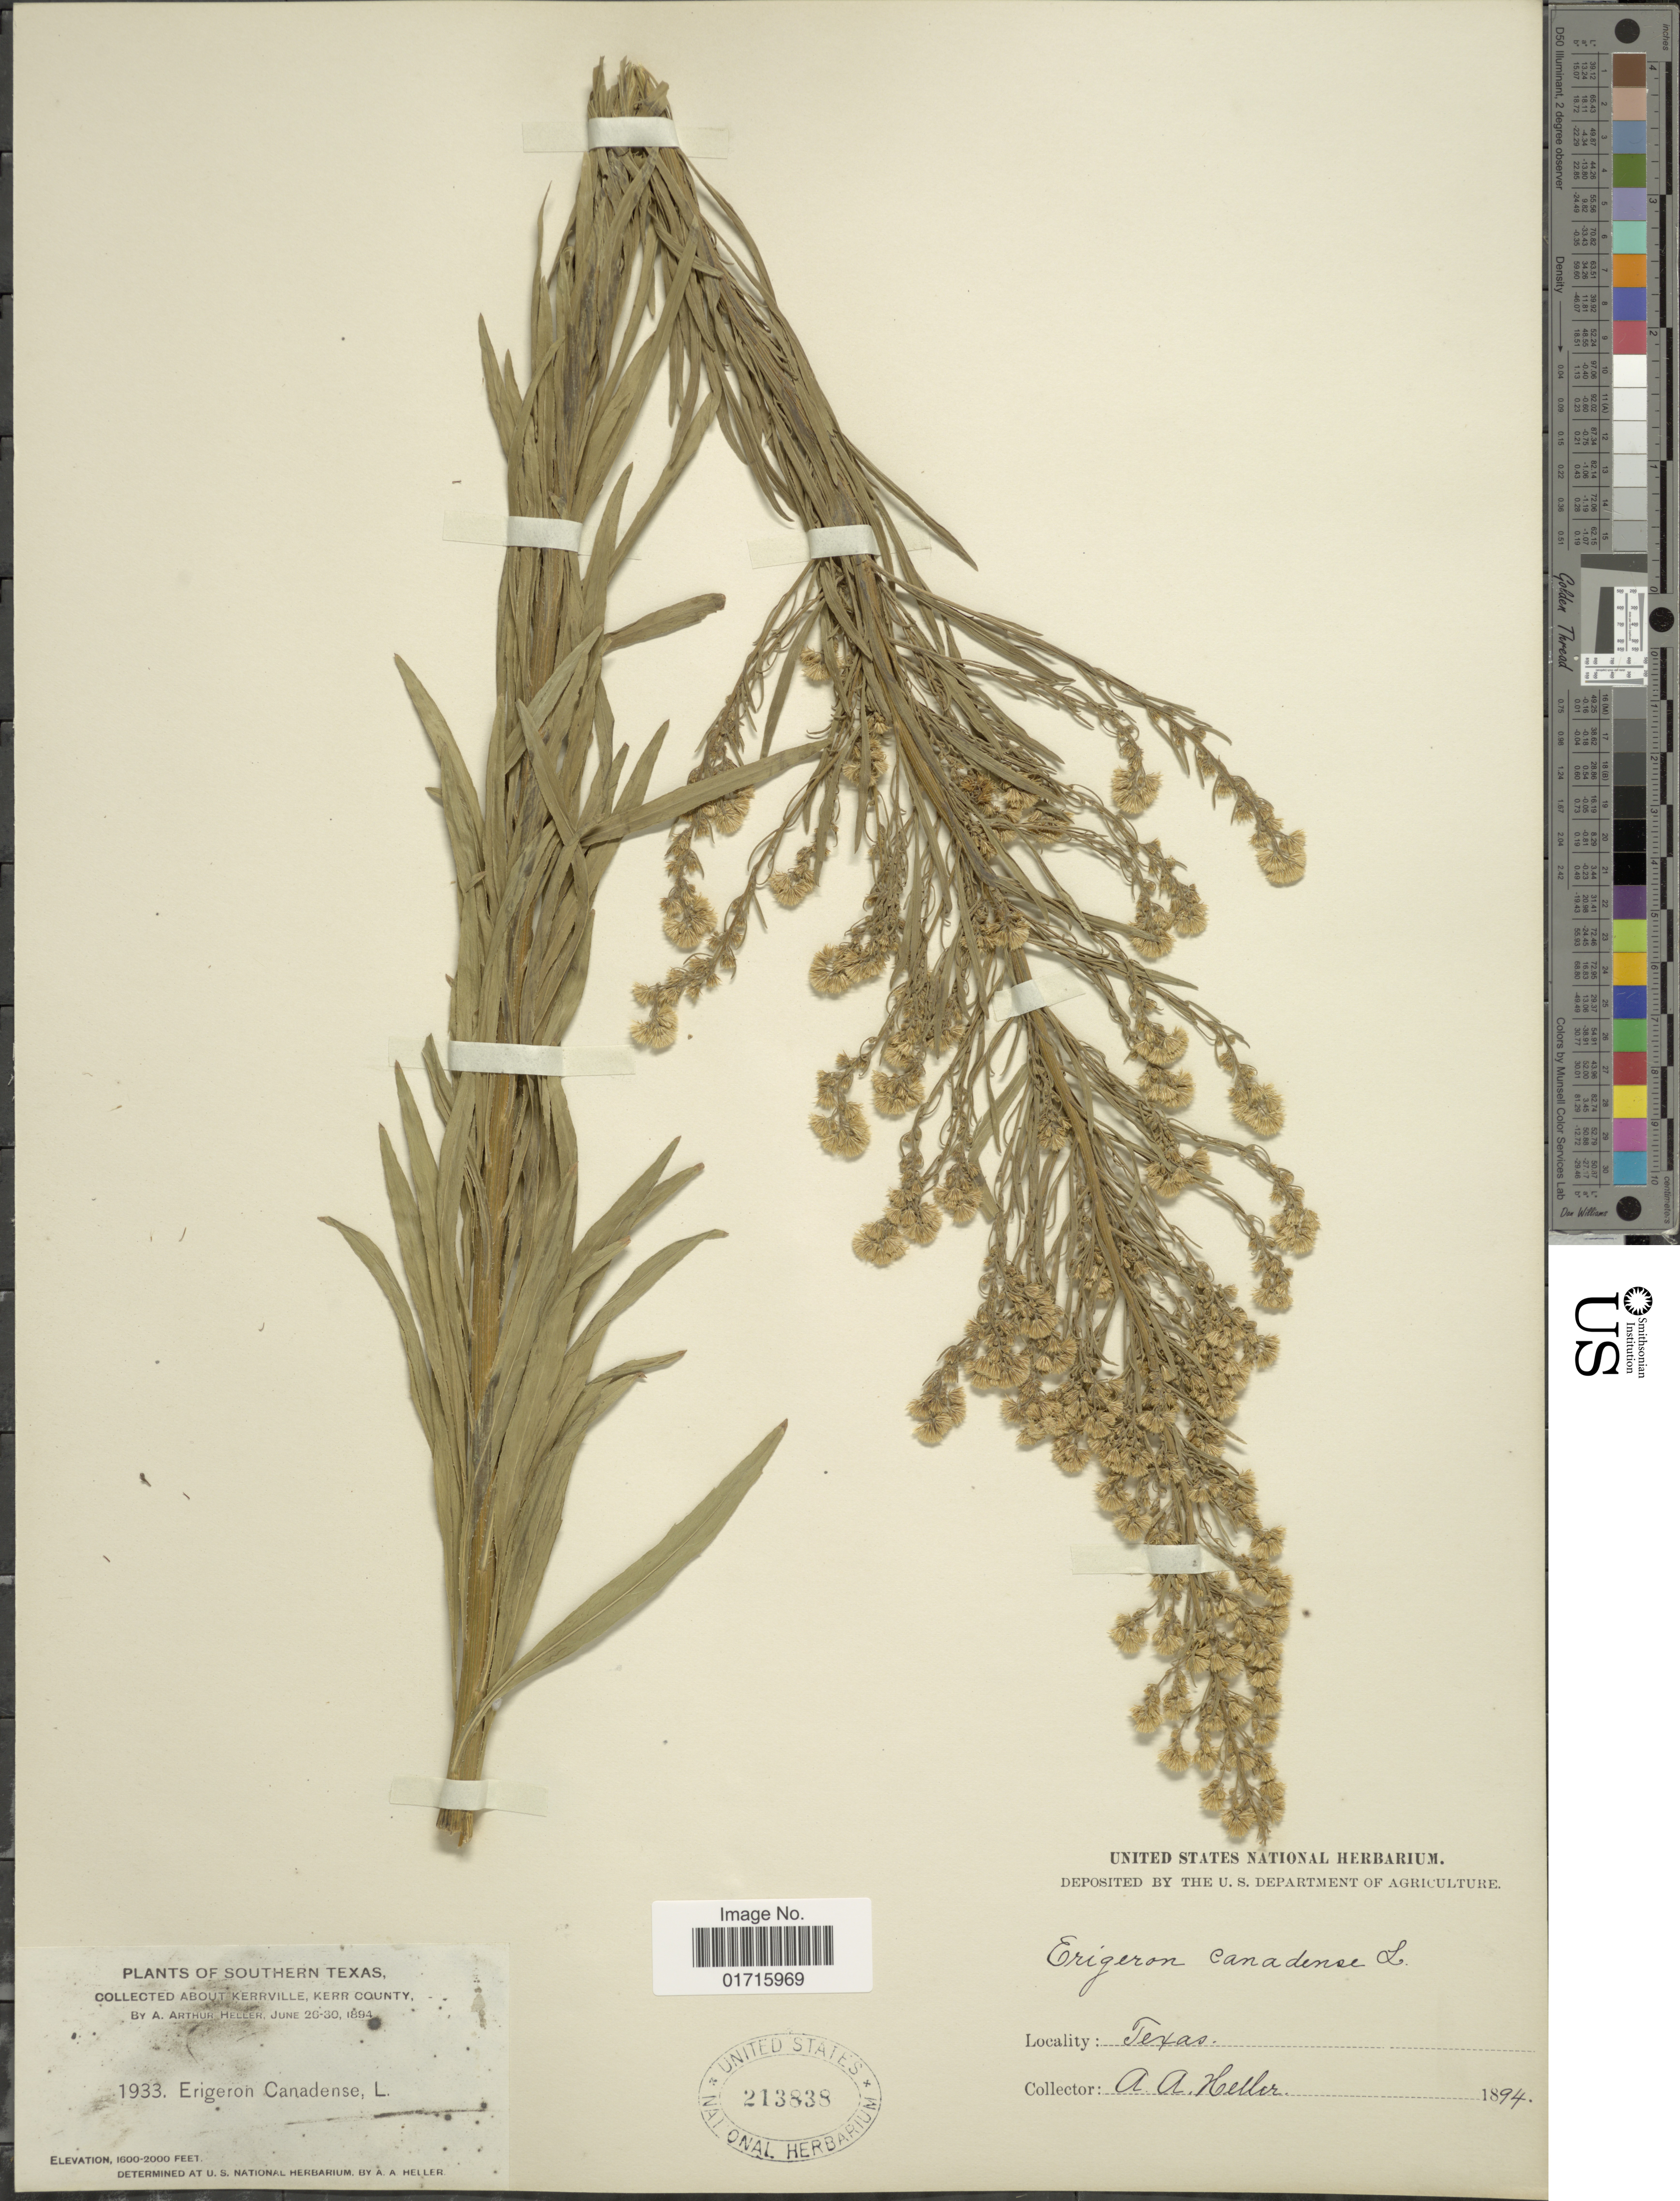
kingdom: Plantae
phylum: Tracheophyta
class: Magnoliopsida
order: Asterales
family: Asteraceae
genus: Conyza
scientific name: Conyza canadensis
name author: (L.) Cronq.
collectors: A. A. Heller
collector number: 1933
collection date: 1894-06-26/1894-06-30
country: United States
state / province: Texas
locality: Southern Texas. Kerrville, Kerr County.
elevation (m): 488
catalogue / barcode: US 213838